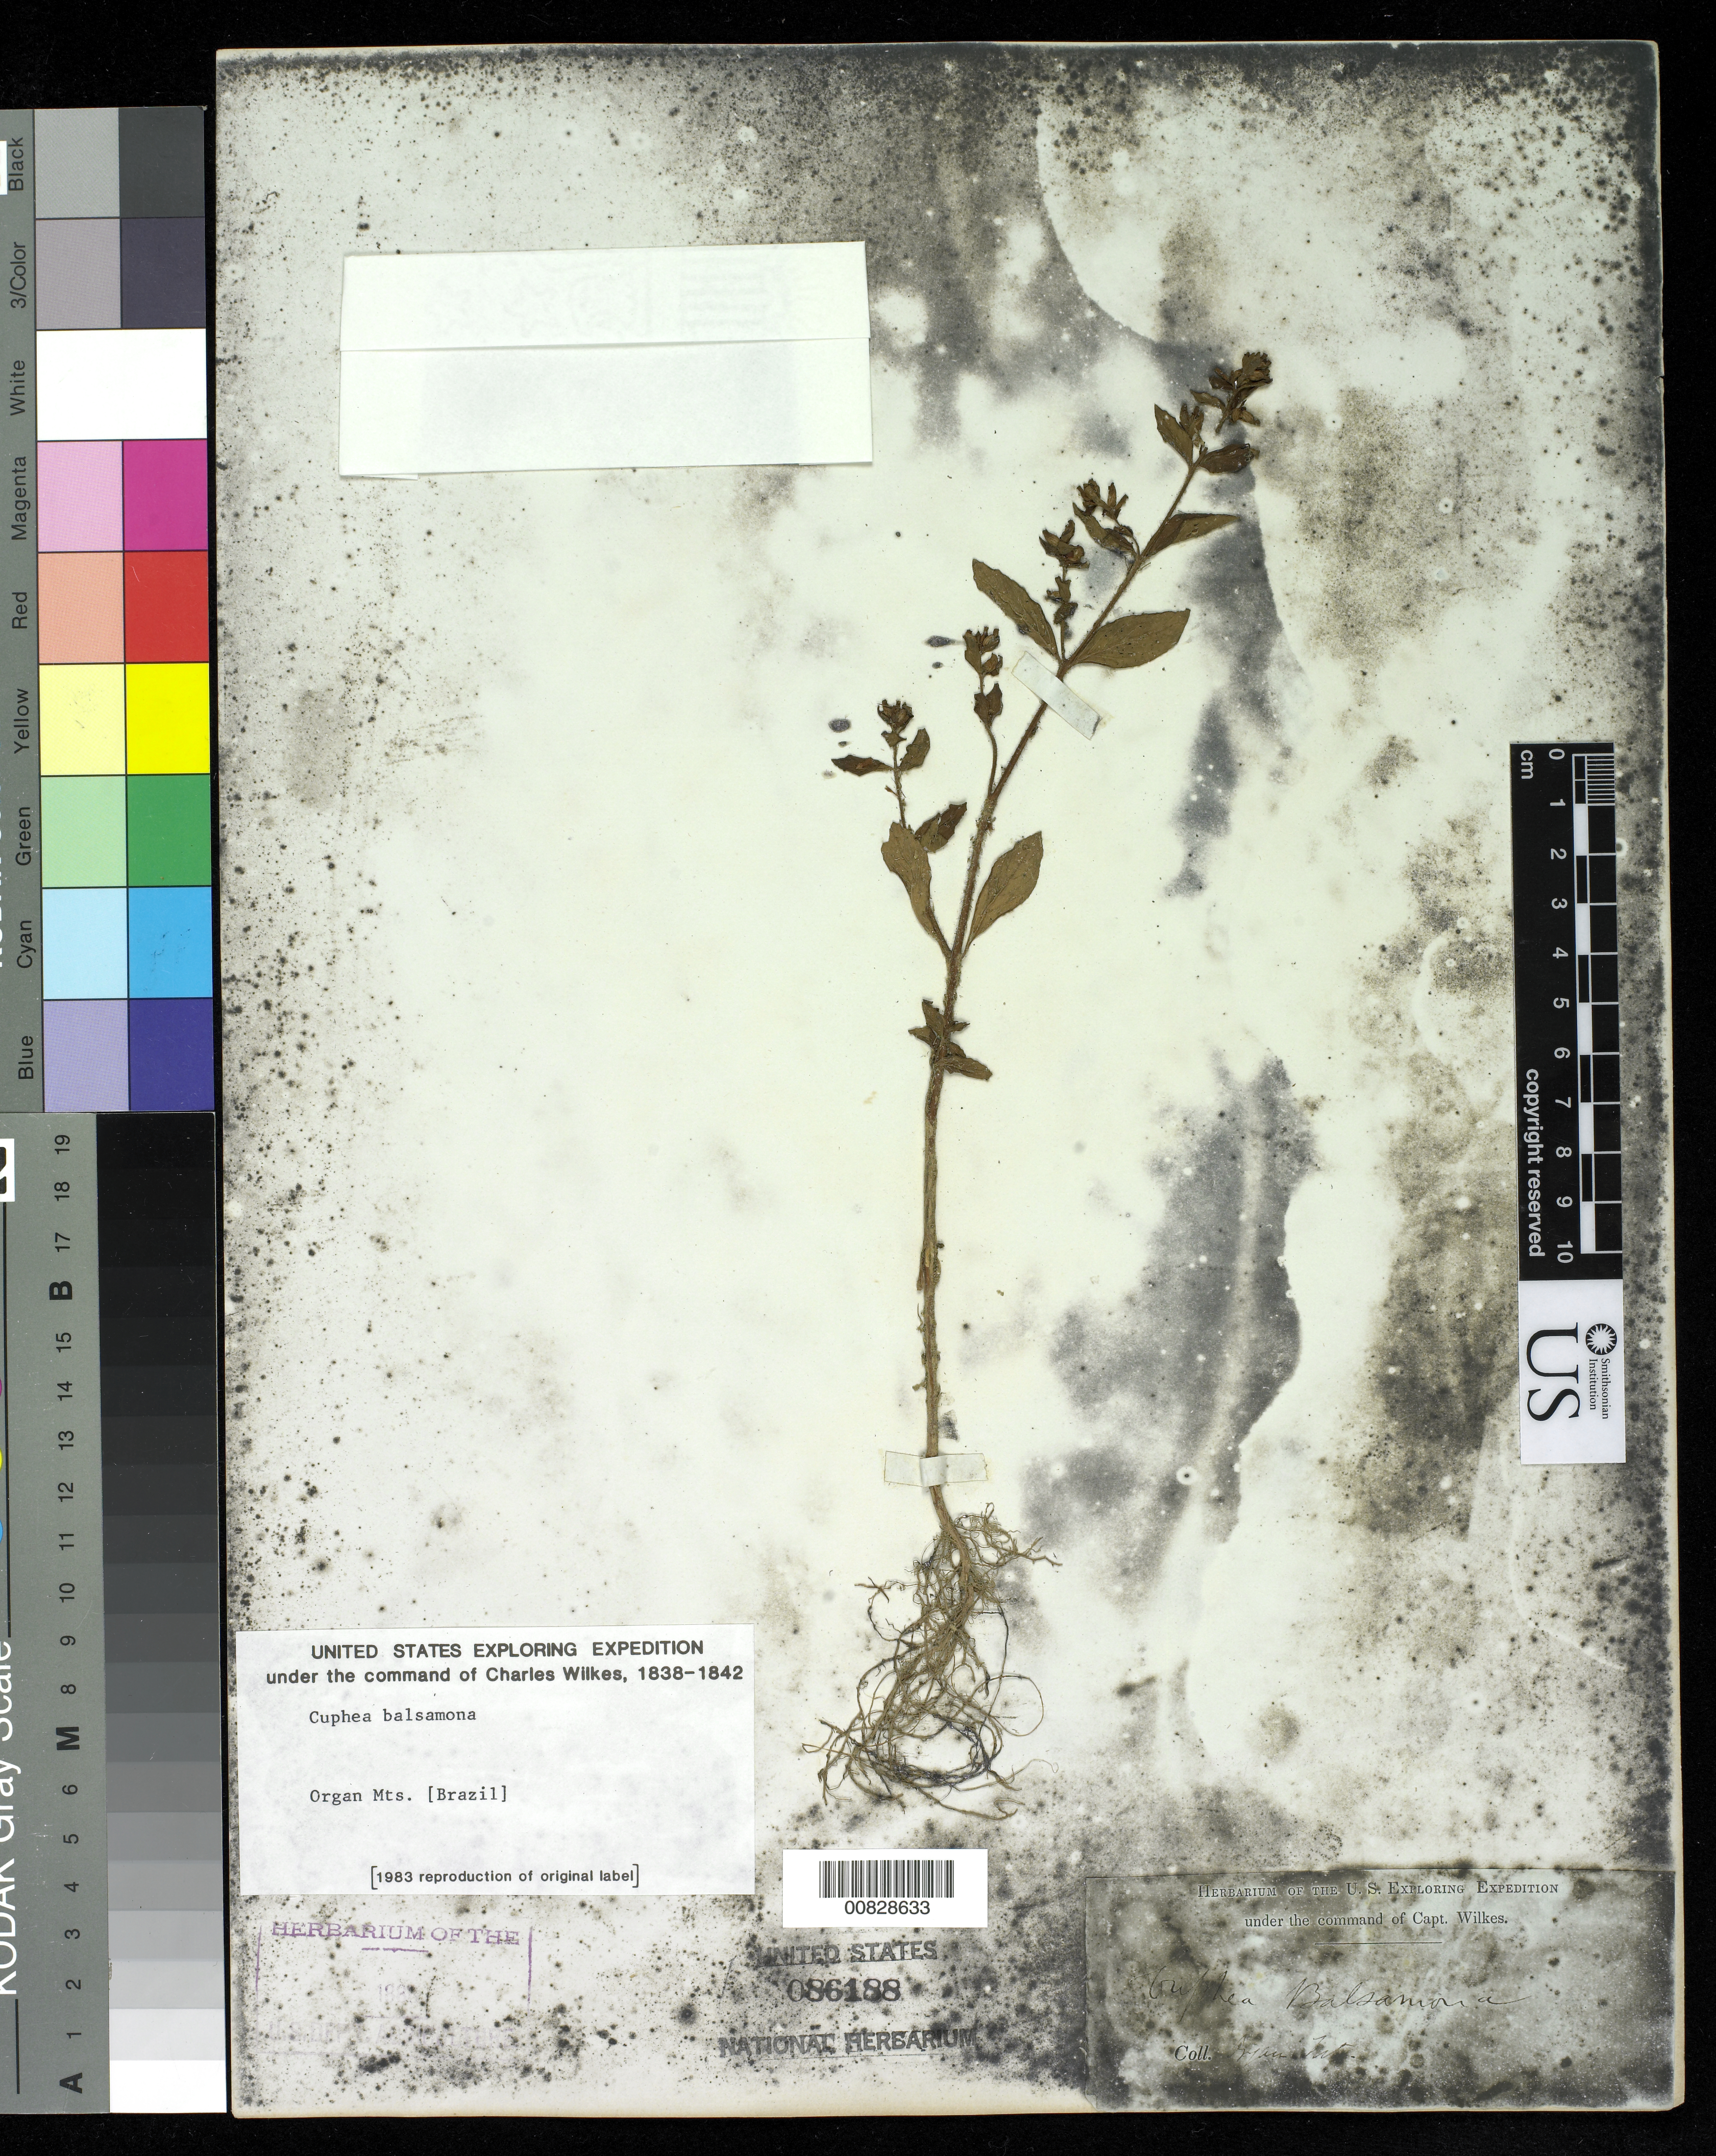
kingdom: Plantae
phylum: Tracheophyta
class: Magnoliopsida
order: Myrtales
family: Lythraceae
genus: Cuphea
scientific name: Cuphea carthagenensis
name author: (Jacq.) J.F. Macbr.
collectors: Wilkes Explor. Exped.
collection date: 1838/1842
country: Brazil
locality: Organ Mts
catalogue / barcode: US 86188